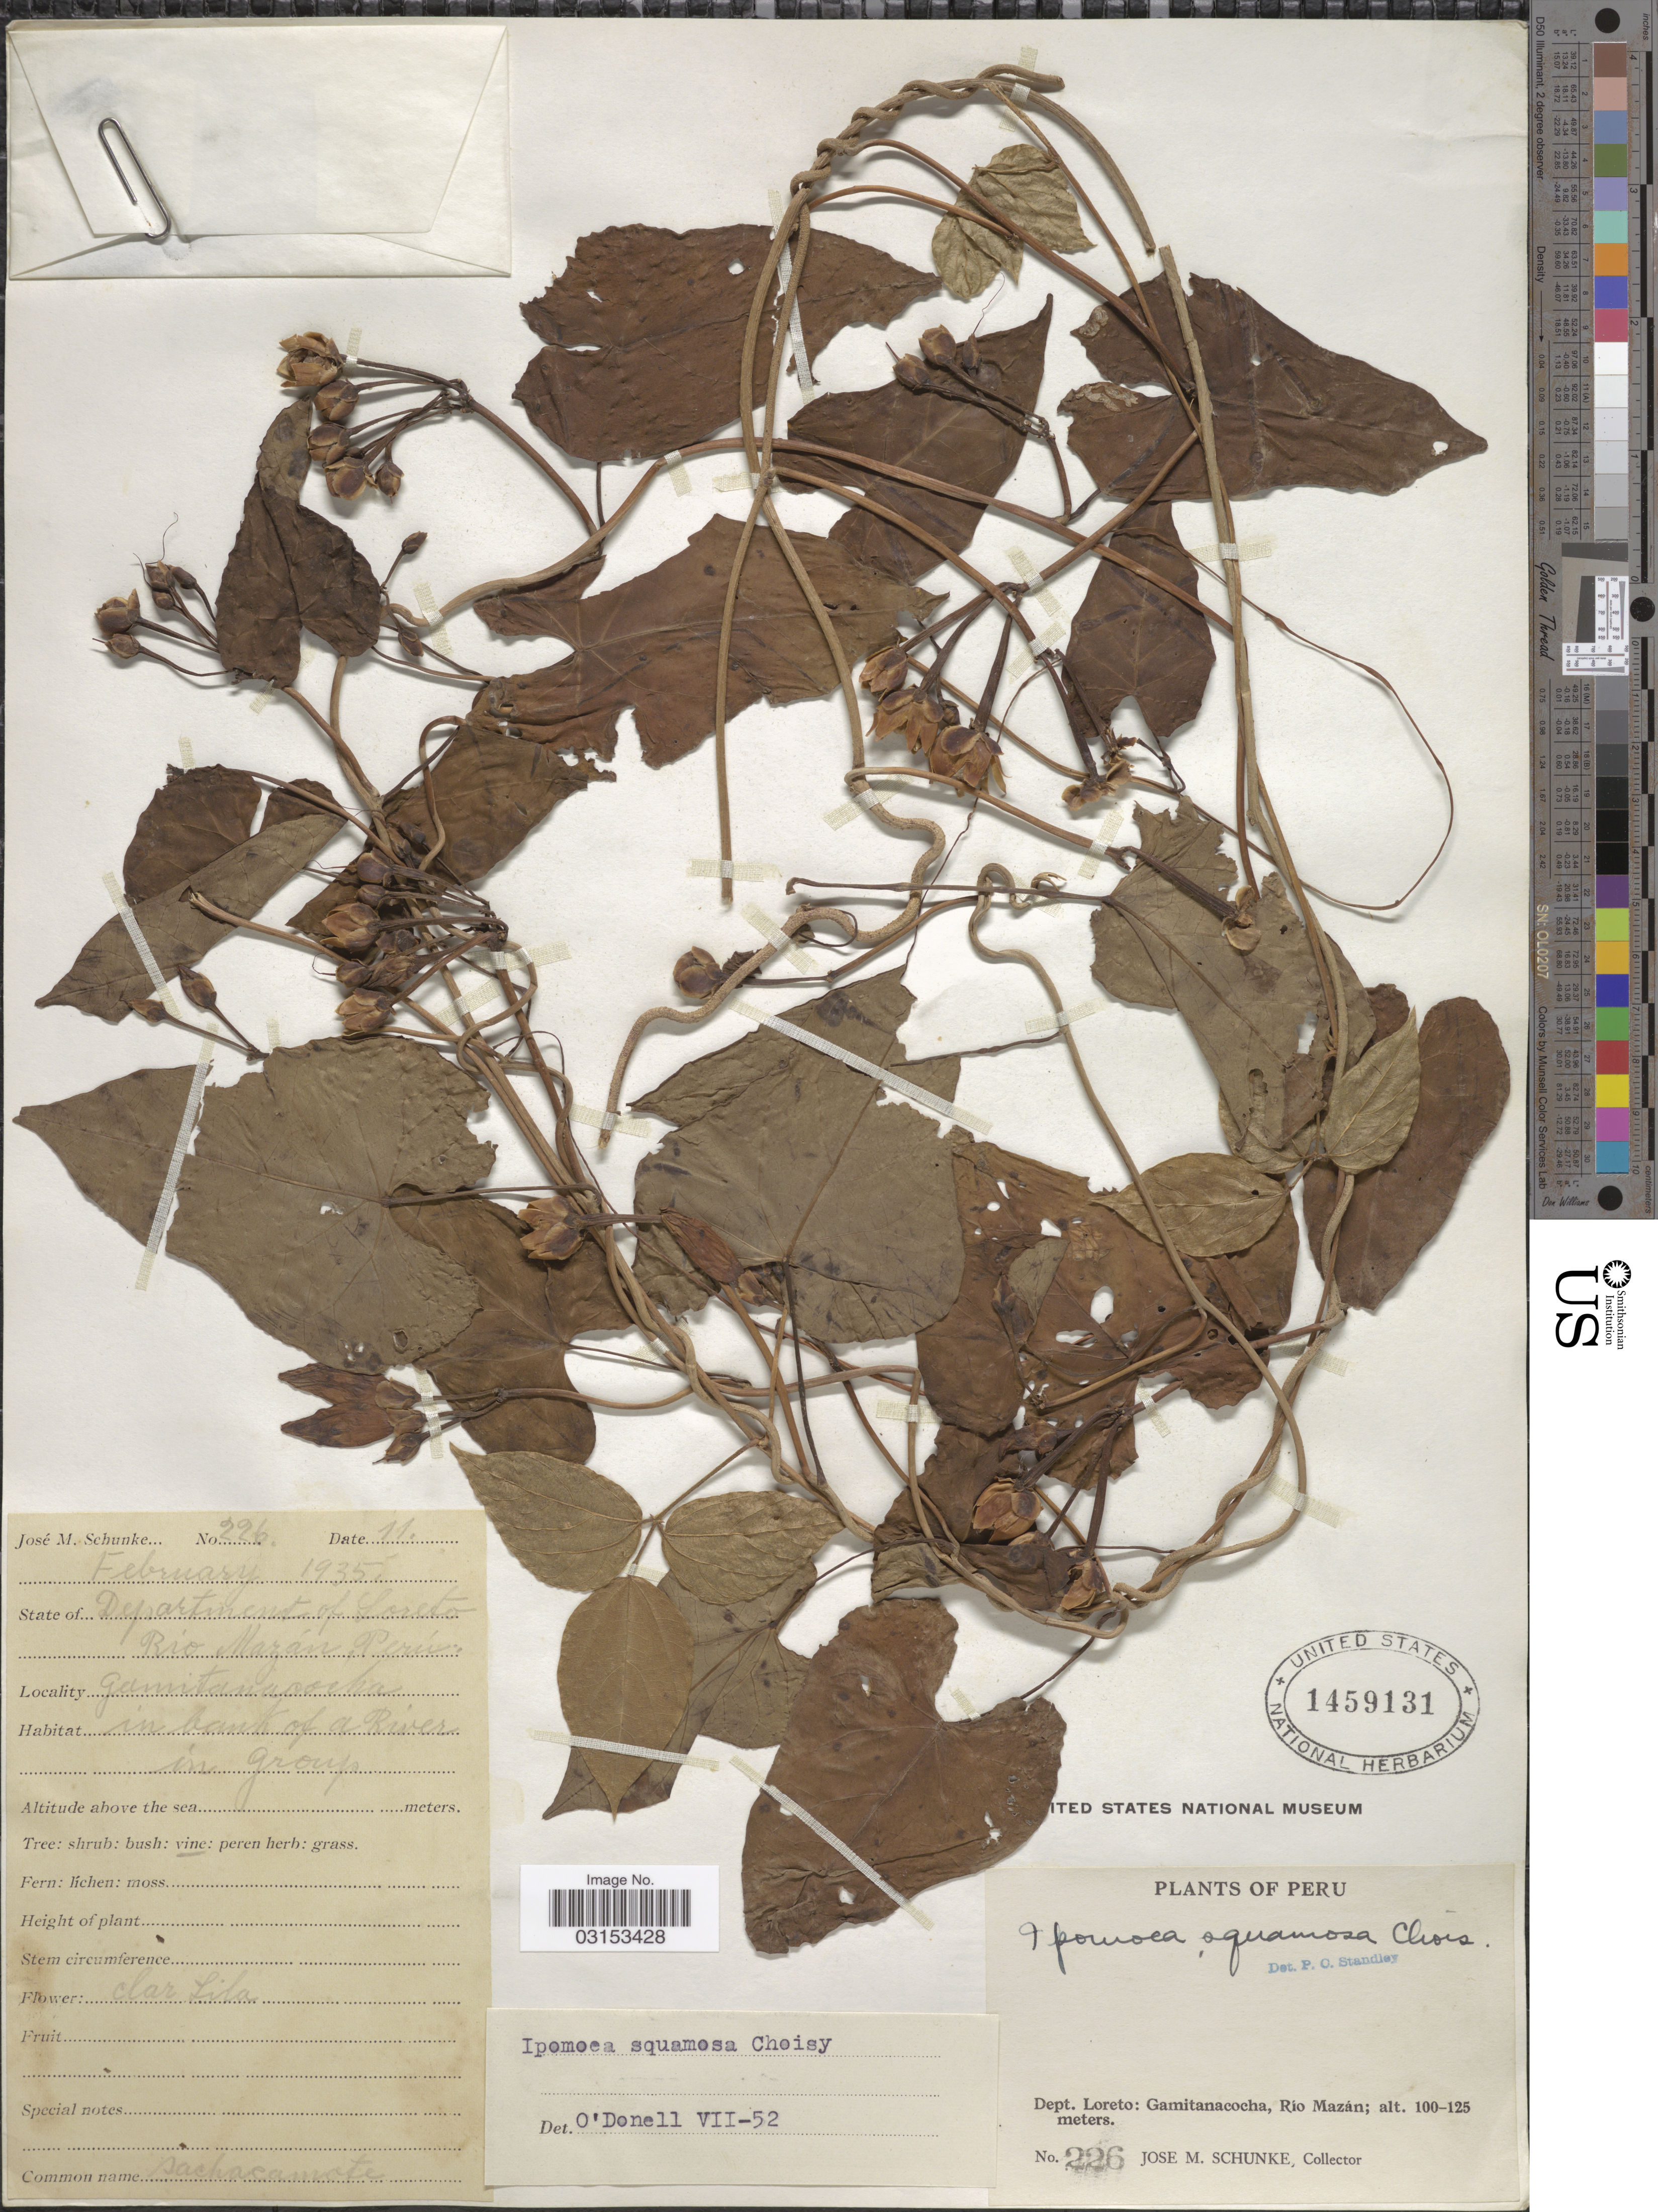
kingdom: Plantae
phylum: Tracheophyta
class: Magnoliopsida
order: Solanales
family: Convolvulaceae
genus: Ipomoea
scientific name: Ipomoea squamosa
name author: Choisy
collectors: J. M. Schunke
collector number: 226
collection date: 1935-02-11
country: Peru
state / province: Loreto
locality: Department of Loreto: Gamitanacocha, Río Mazán.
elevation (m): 100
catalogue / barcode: US 1459131